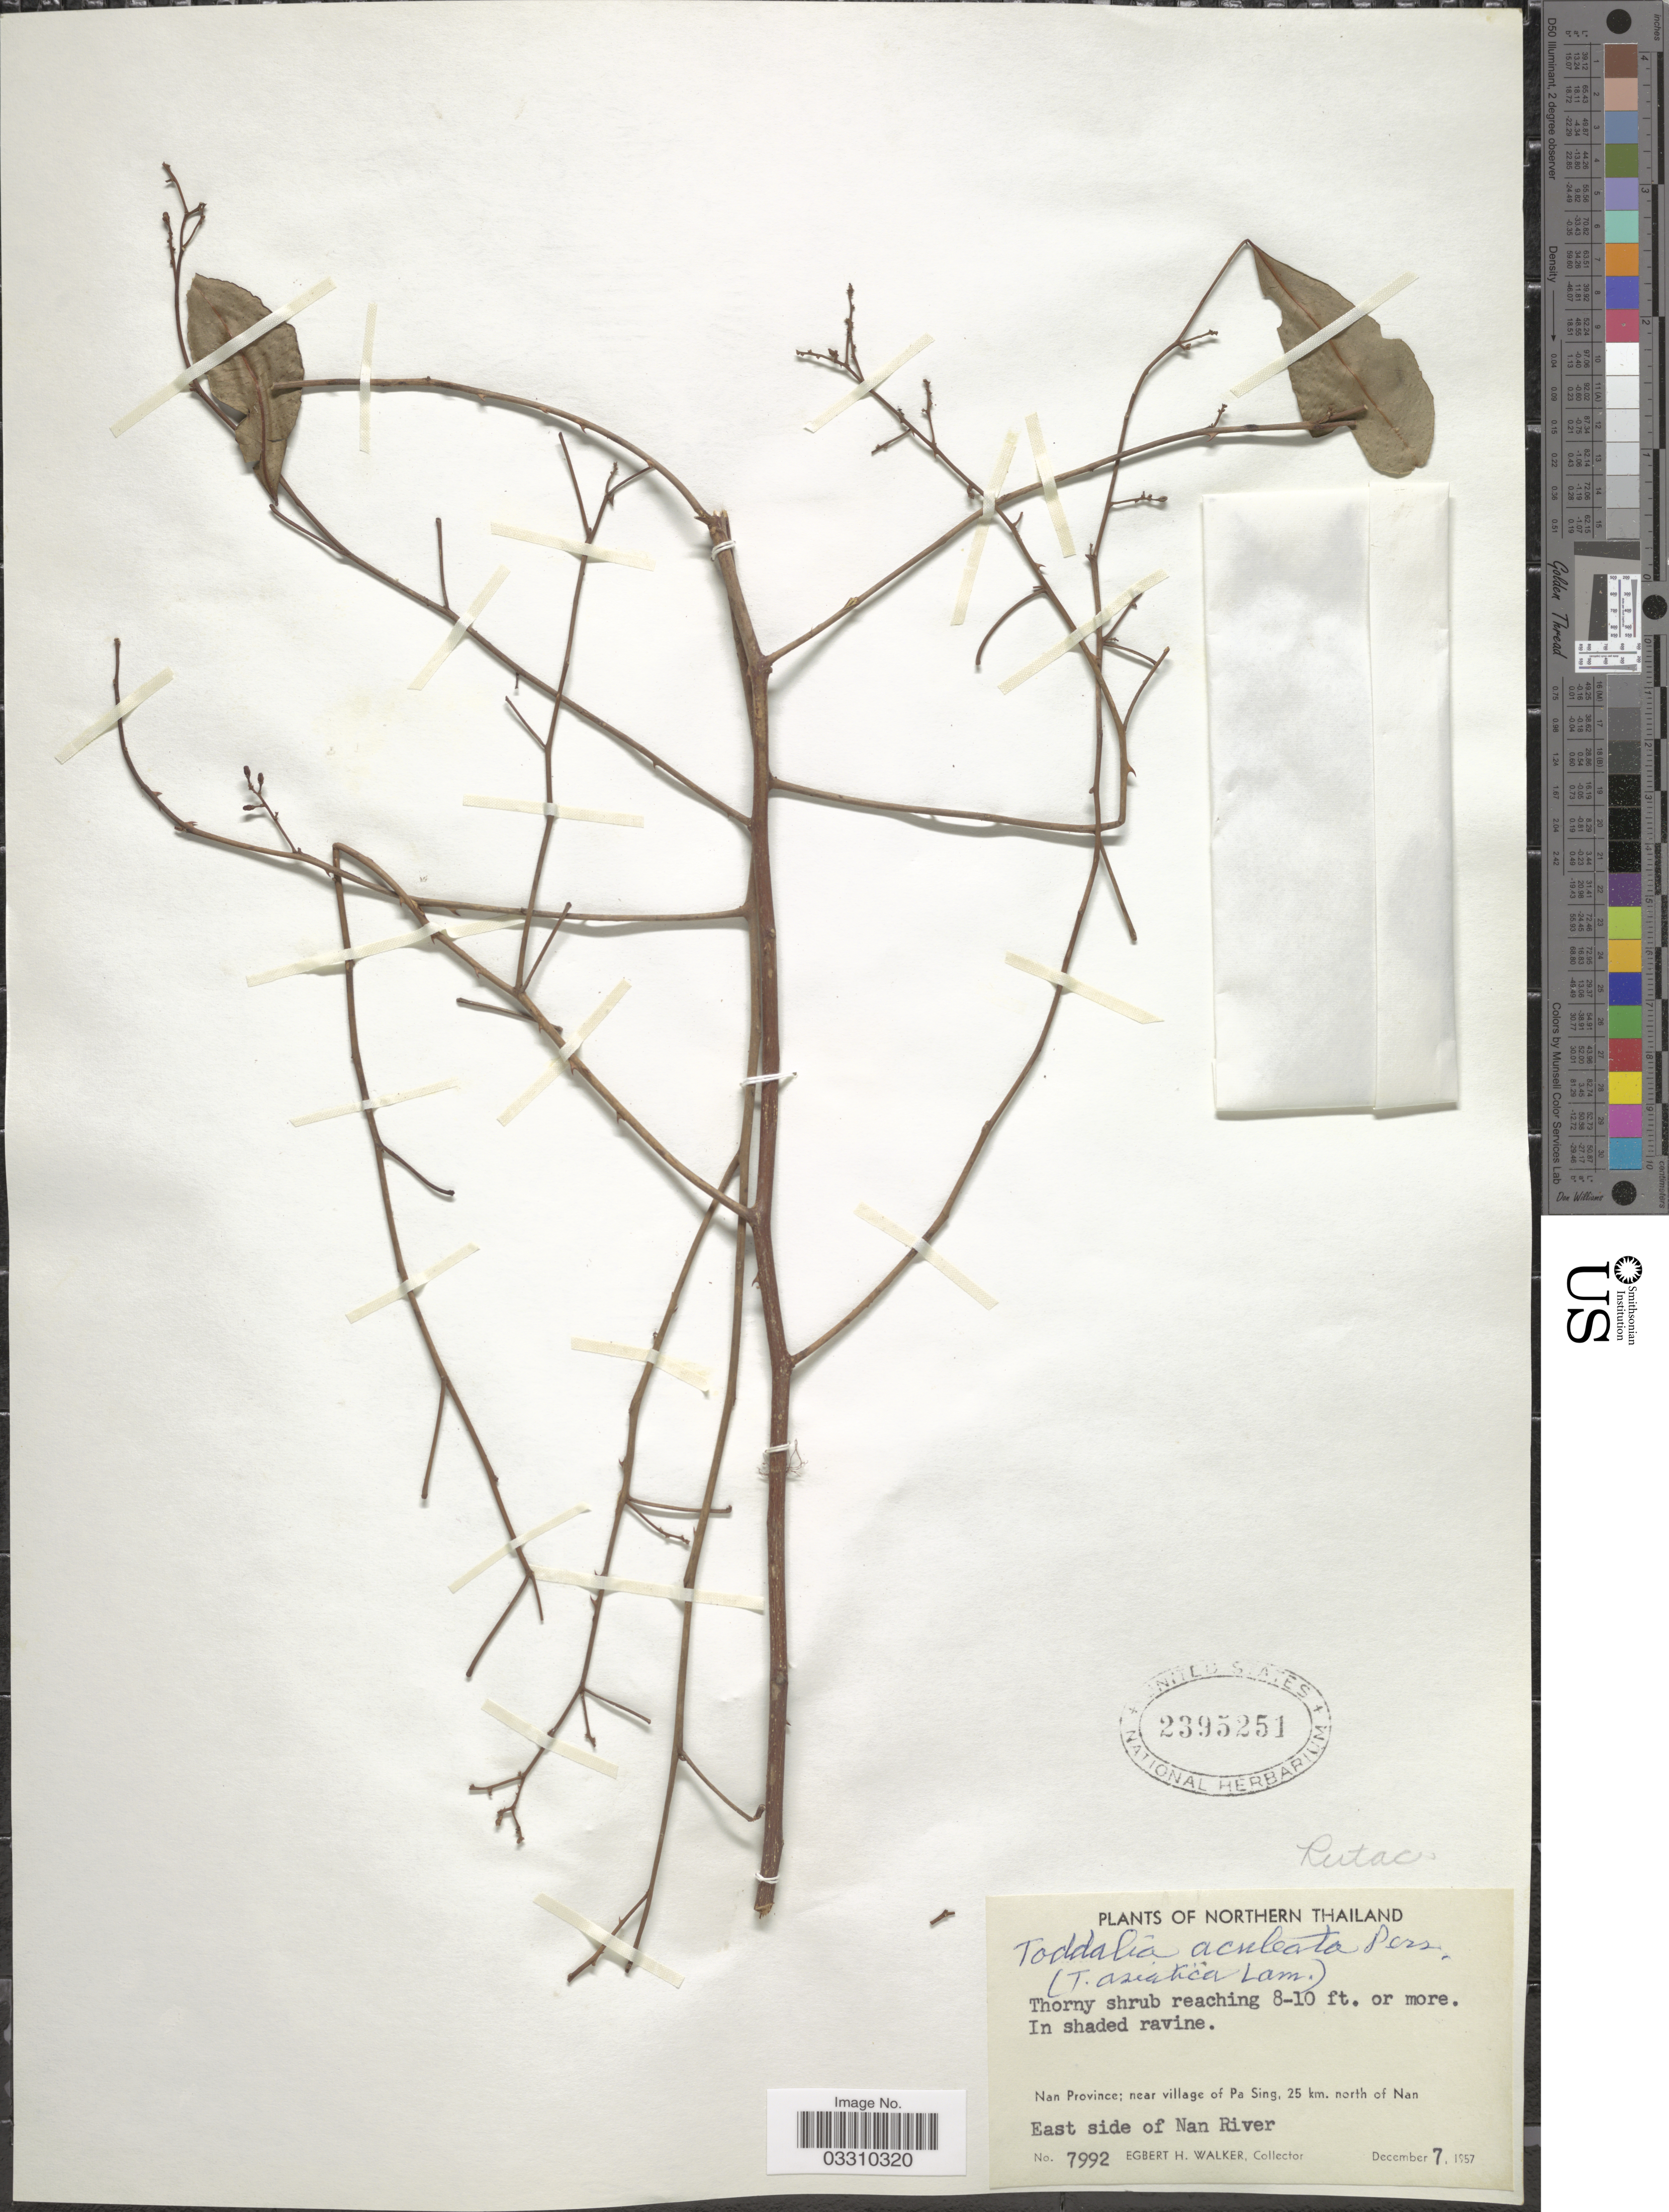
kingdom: Plantae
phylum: Tracheophyta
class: Magnoliopsida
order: Sapindales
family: Rutaceae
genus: Zanthoxylum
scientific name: Zanthoxylum asiaticum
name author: (L.) Appelhans et al.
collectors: E. H. Walker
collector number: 7992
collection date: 1957-12-07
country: Thailand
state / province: Nan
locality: Northern Thailand: near village of Pa Sing, 25 km. north of Nan. East side of Nan River.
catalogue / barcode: US 2395251